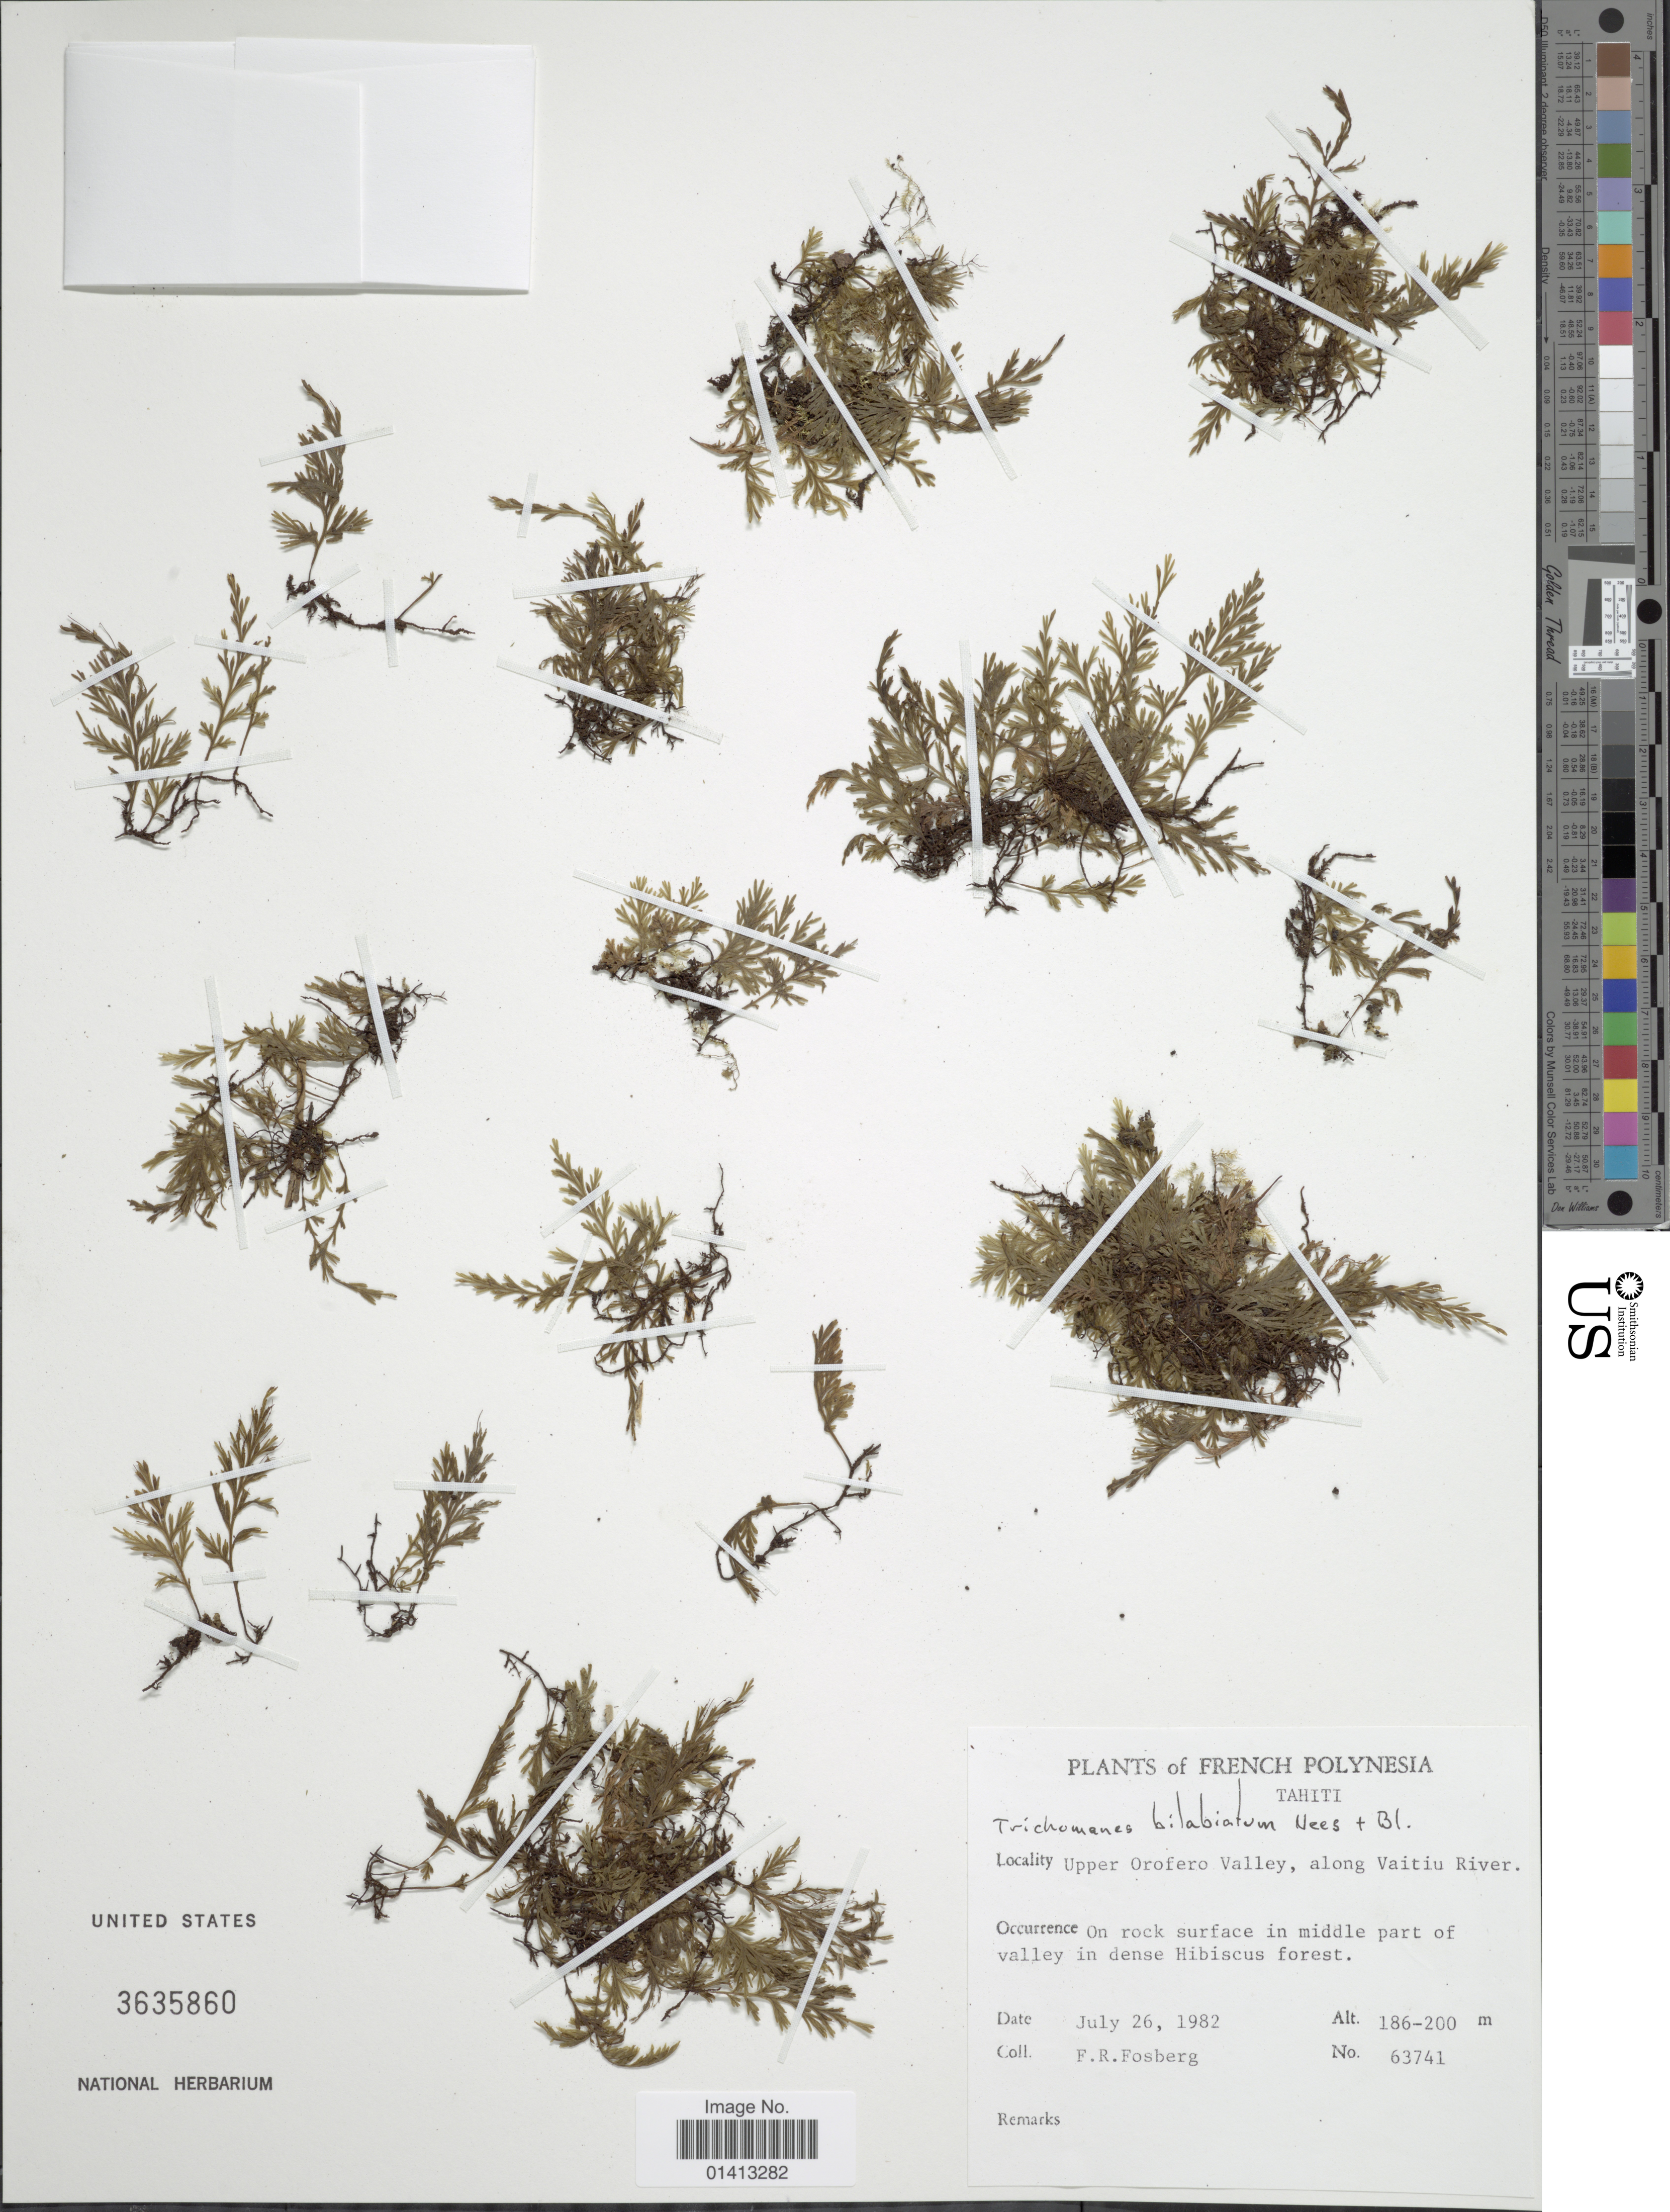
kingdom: Plantae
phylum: Tracheophyta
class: Polypodiopsida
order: Hymenophyllales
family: Hymenophyllaceae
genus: Crepidomanes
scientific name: Crepidomanes bilabiatum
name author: (Nees ex Blume) Copel.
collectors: F. R. Fosberg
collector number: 63741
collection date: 1982-07-26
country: French Polynesia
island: Tahiti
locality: Tahiti, Upper Orofero Valley, along Vaitaiu River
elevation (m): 186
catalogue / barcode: US 3635860